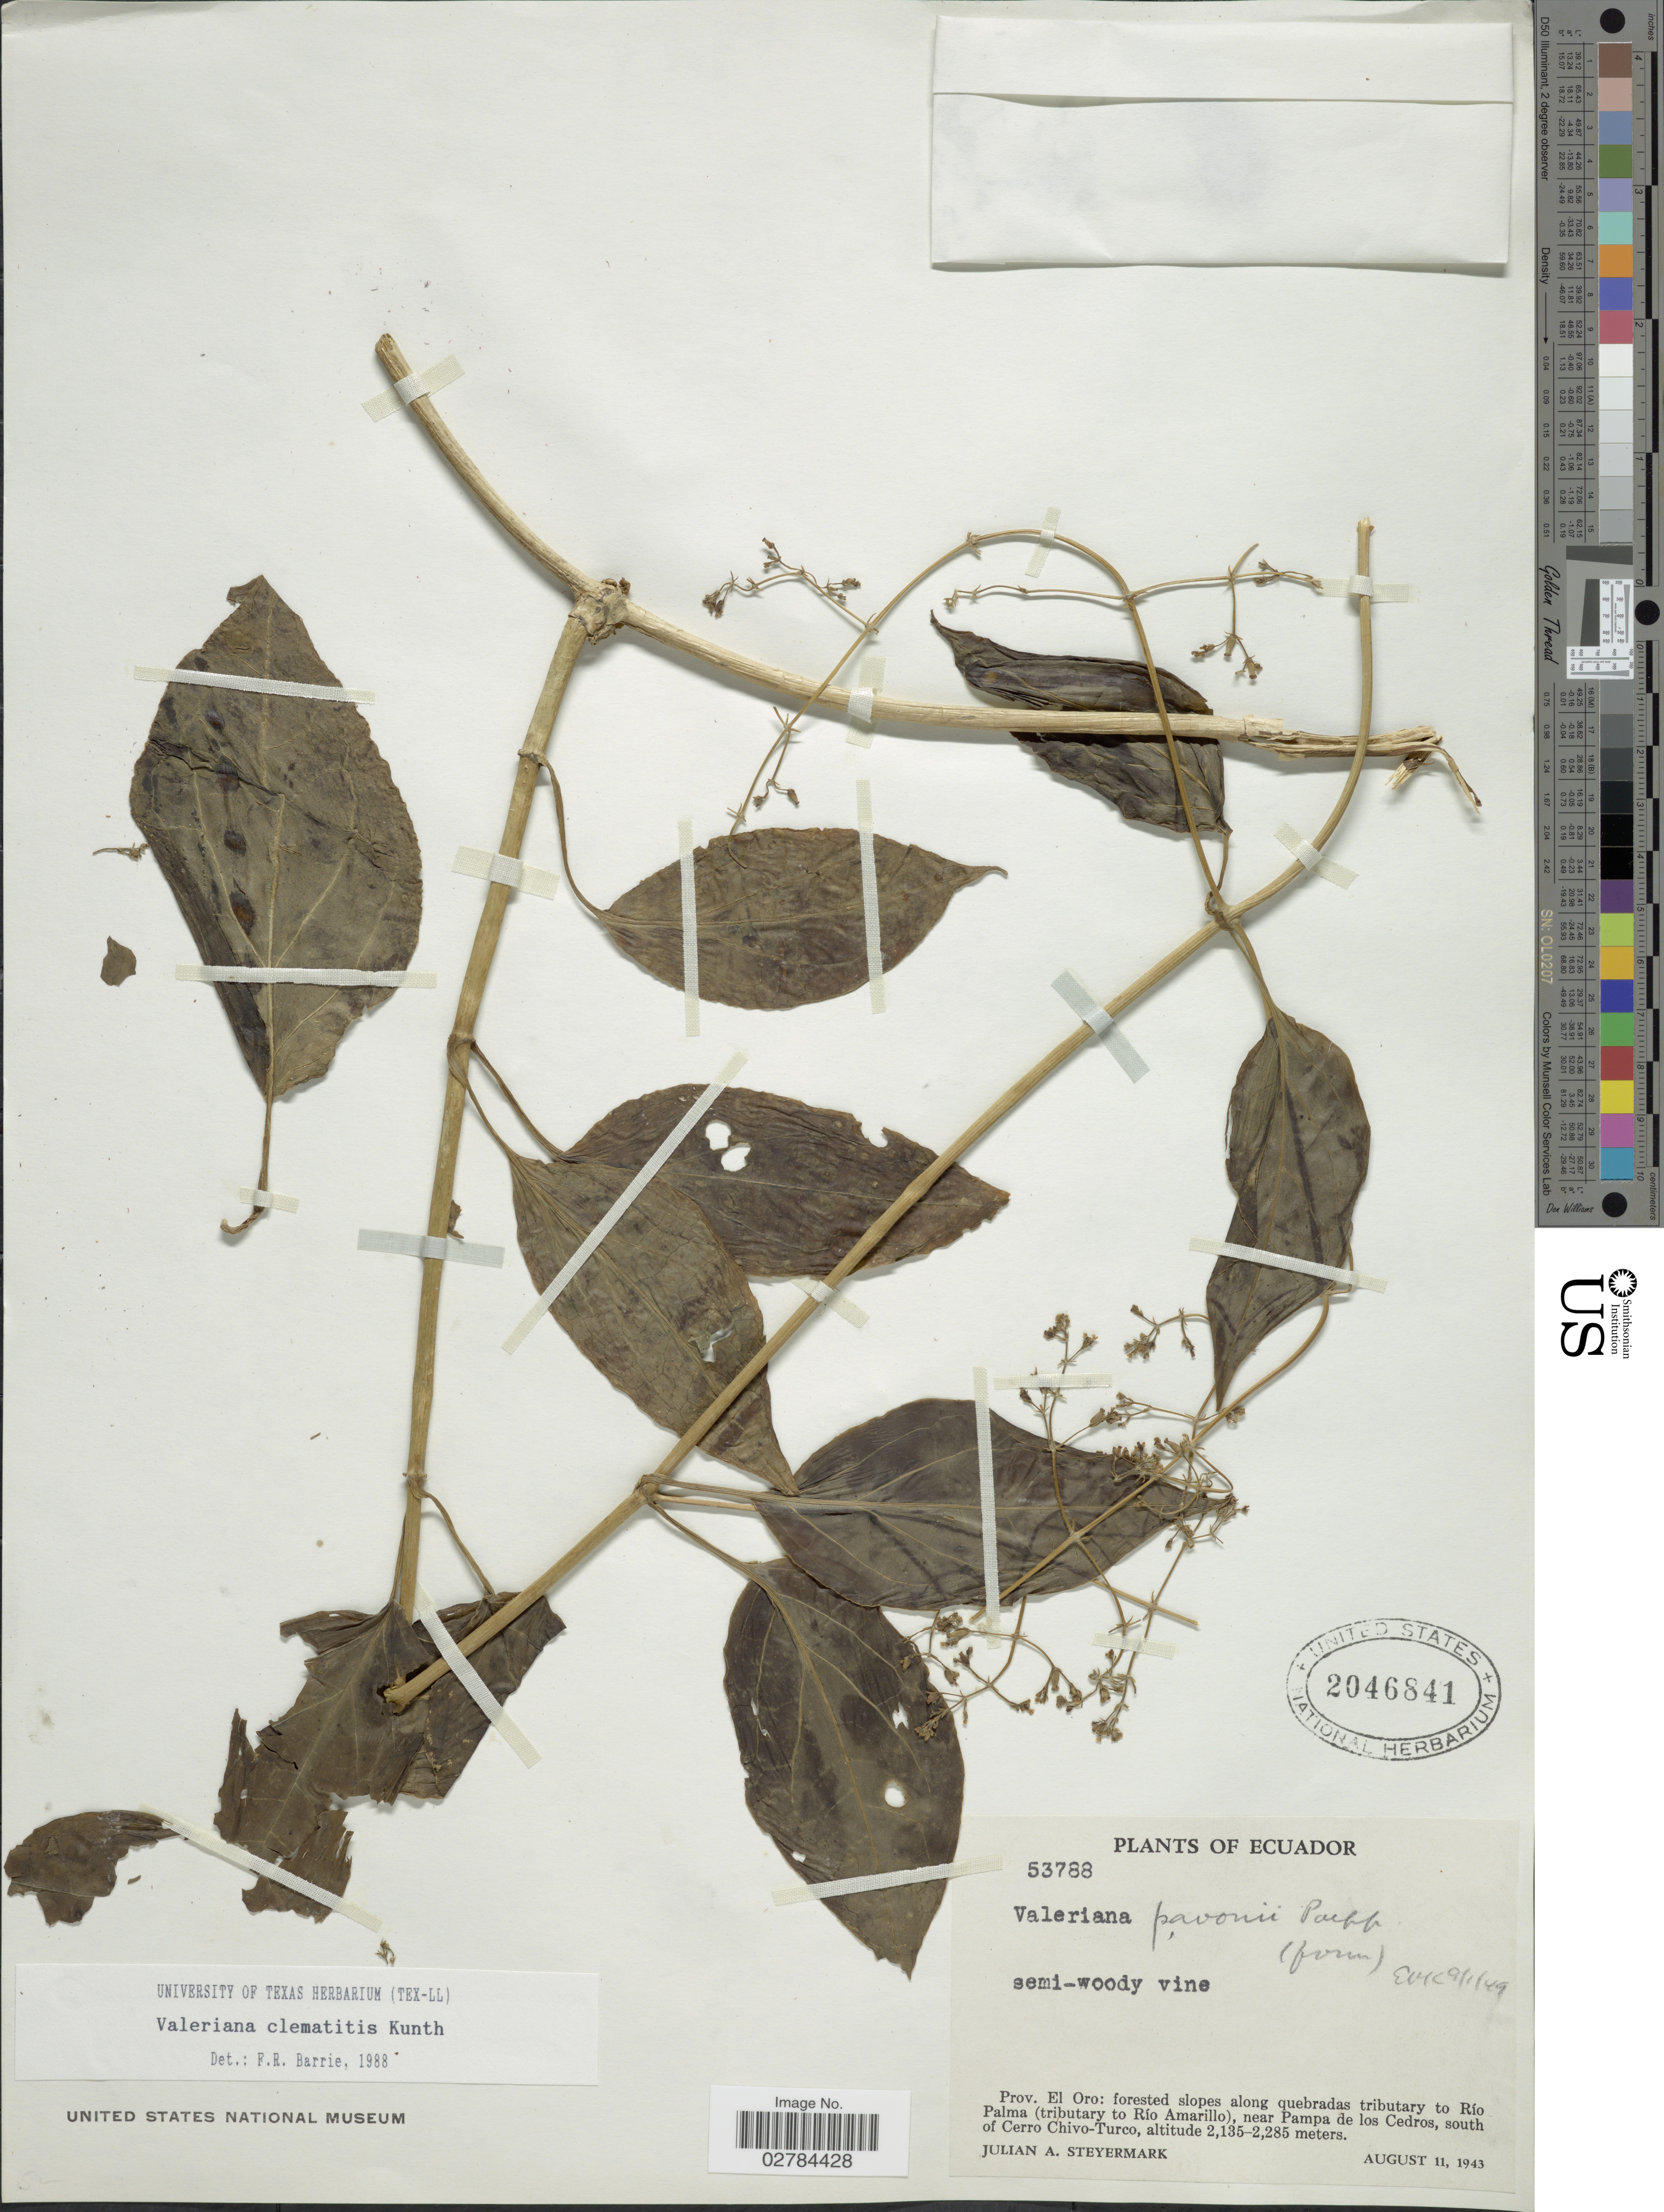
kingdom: Plantae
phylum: Tracheophyta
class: Magnoliopsida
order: Dipsacales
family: Caprifoliaceae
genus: Valeriana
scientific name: Valeriana clematitis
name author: Kunth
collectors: J. Steyermark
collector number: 53788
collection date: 1943-08-11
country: Ecuador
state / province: El Oro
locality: Forested slopes along quebradas tributary to Río Palma (tributary to Río Amarillo), near Pampa de los Cedros, south of Cerro Chivo-Turco.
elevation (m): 2135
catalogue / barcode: US 2046841